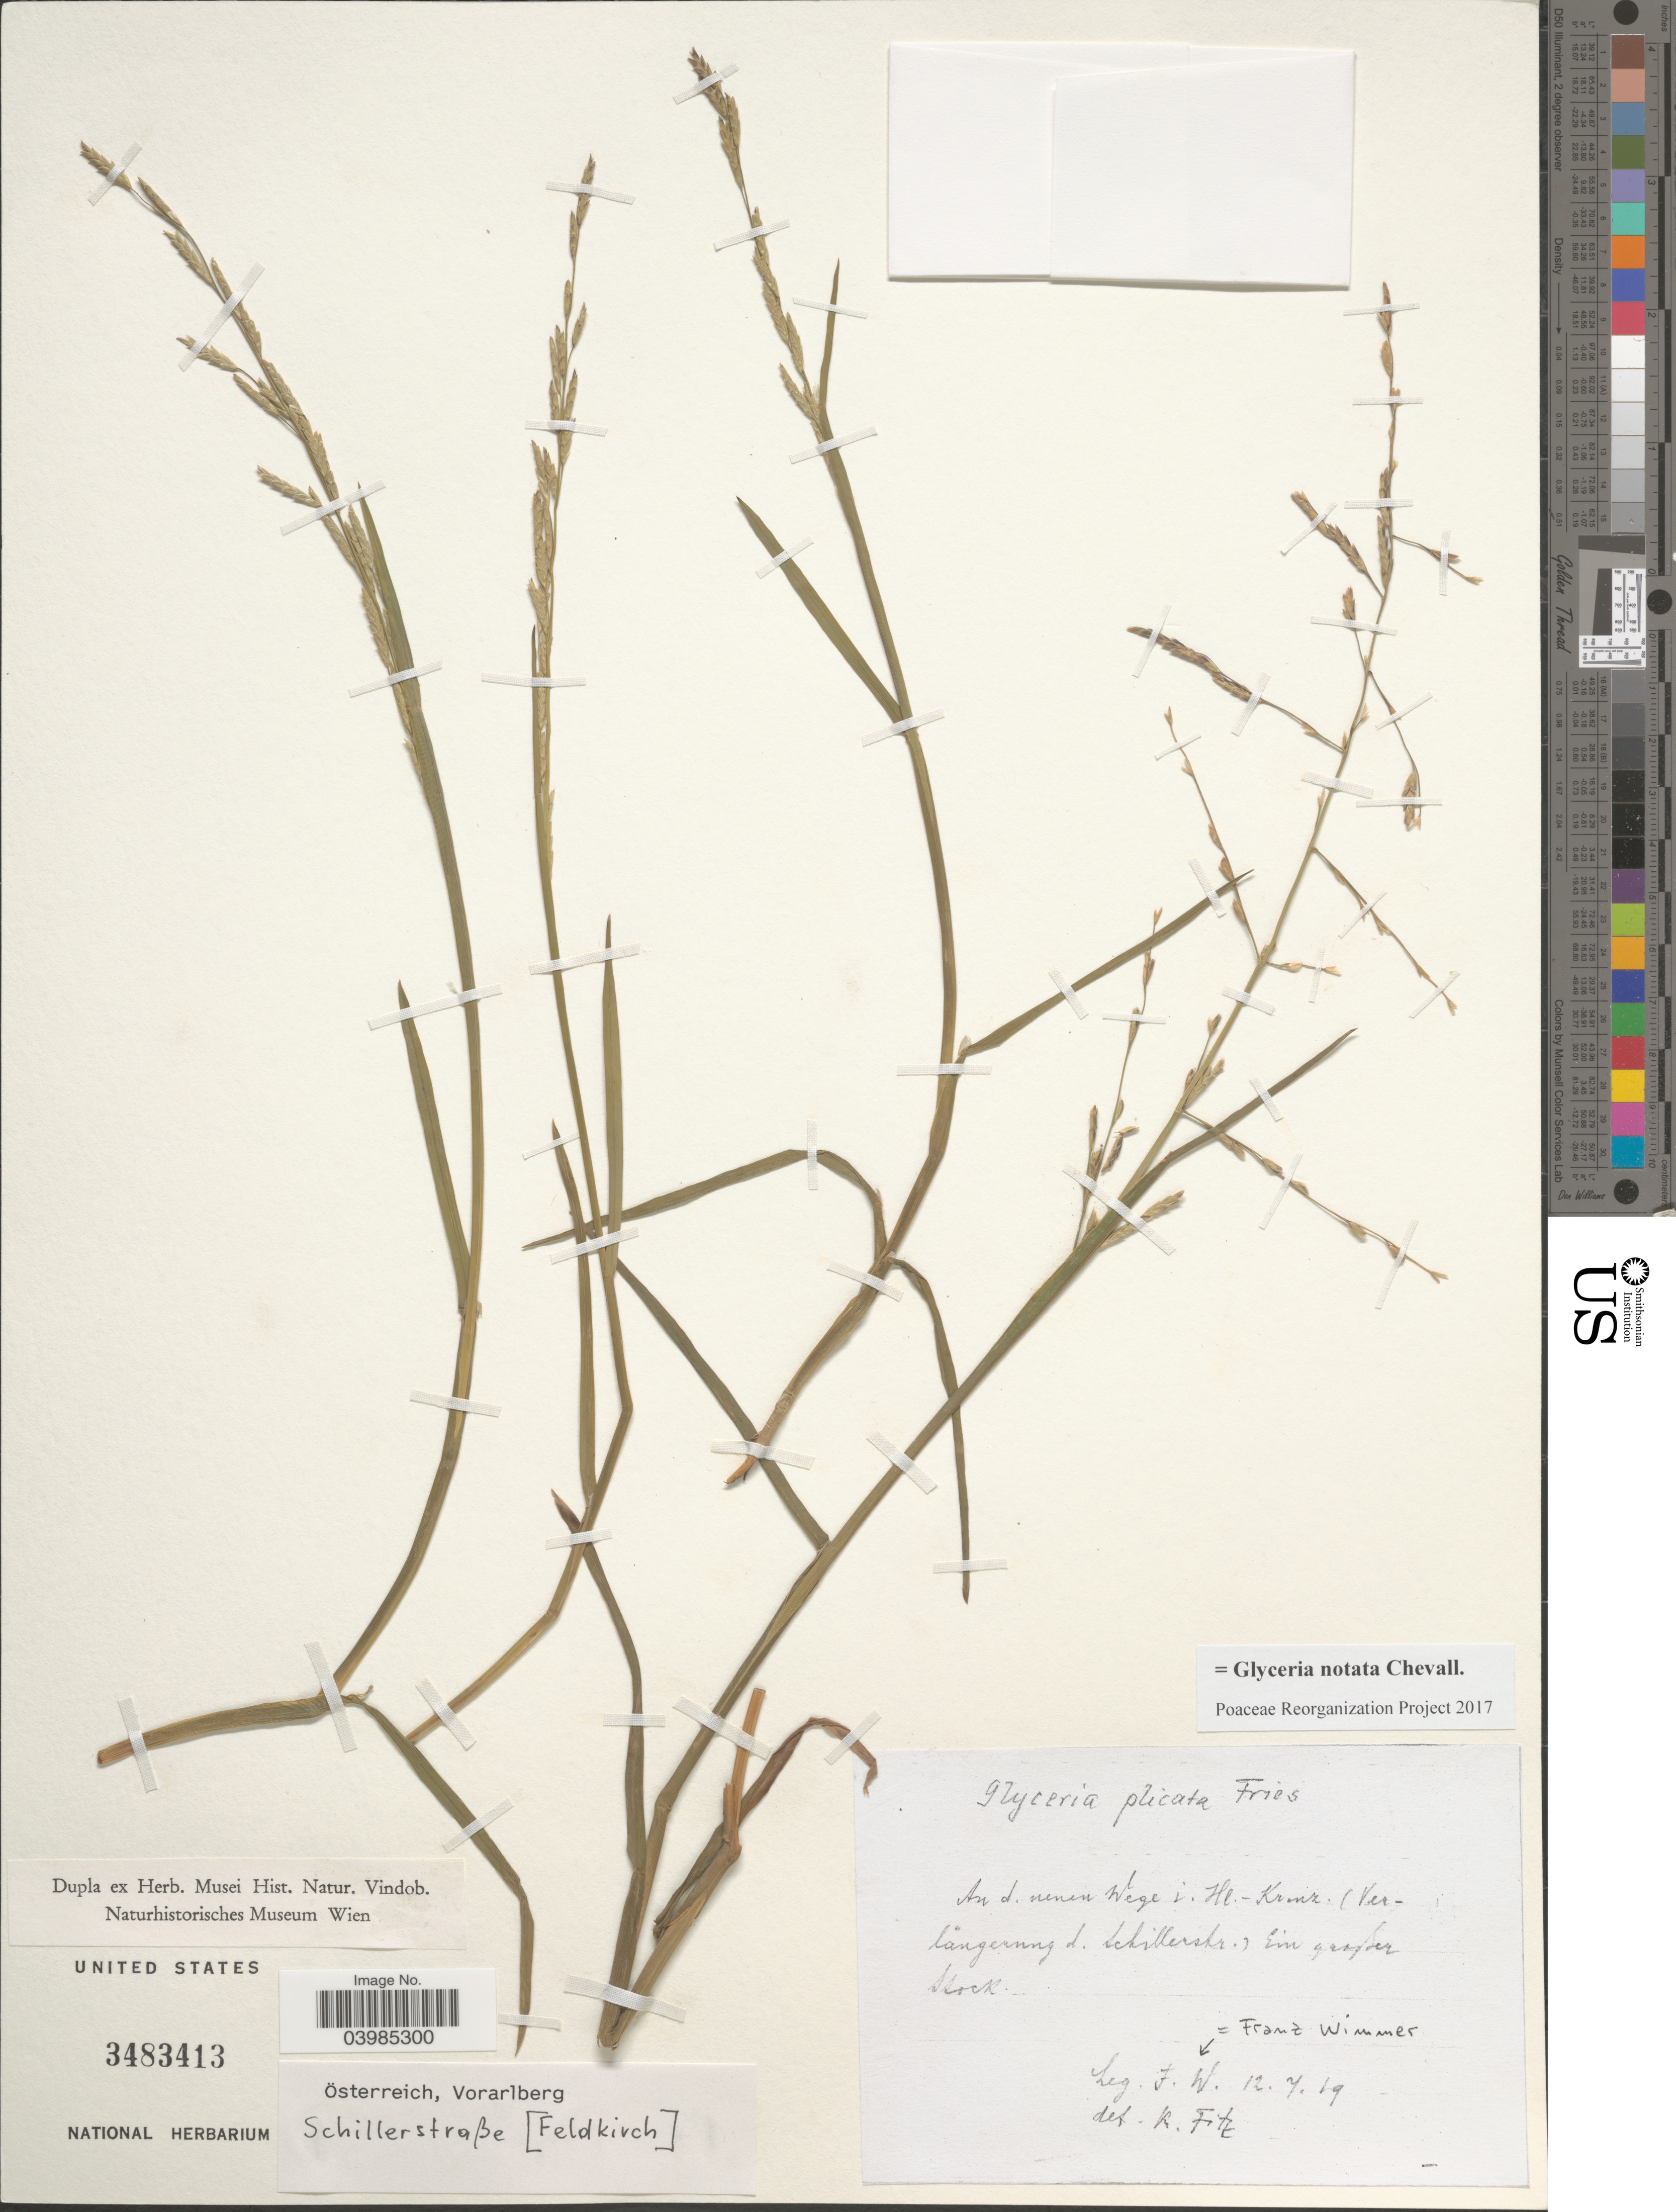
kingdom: Plantae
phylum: Tracheophyta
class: Liliopsida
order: Poales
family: Poaceae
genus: Glyceria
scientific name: Glyceria notata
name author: Chevall.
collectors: F. E. Wimmer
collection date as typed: Transcribed d/m/y: 12/7/19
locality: An d. nenin Wege i. Hl.-Krinz. (Verlängernng d. Schillerskr.) Ein garfer [interpreted] stock [interpreted].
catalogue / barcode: US 3483413